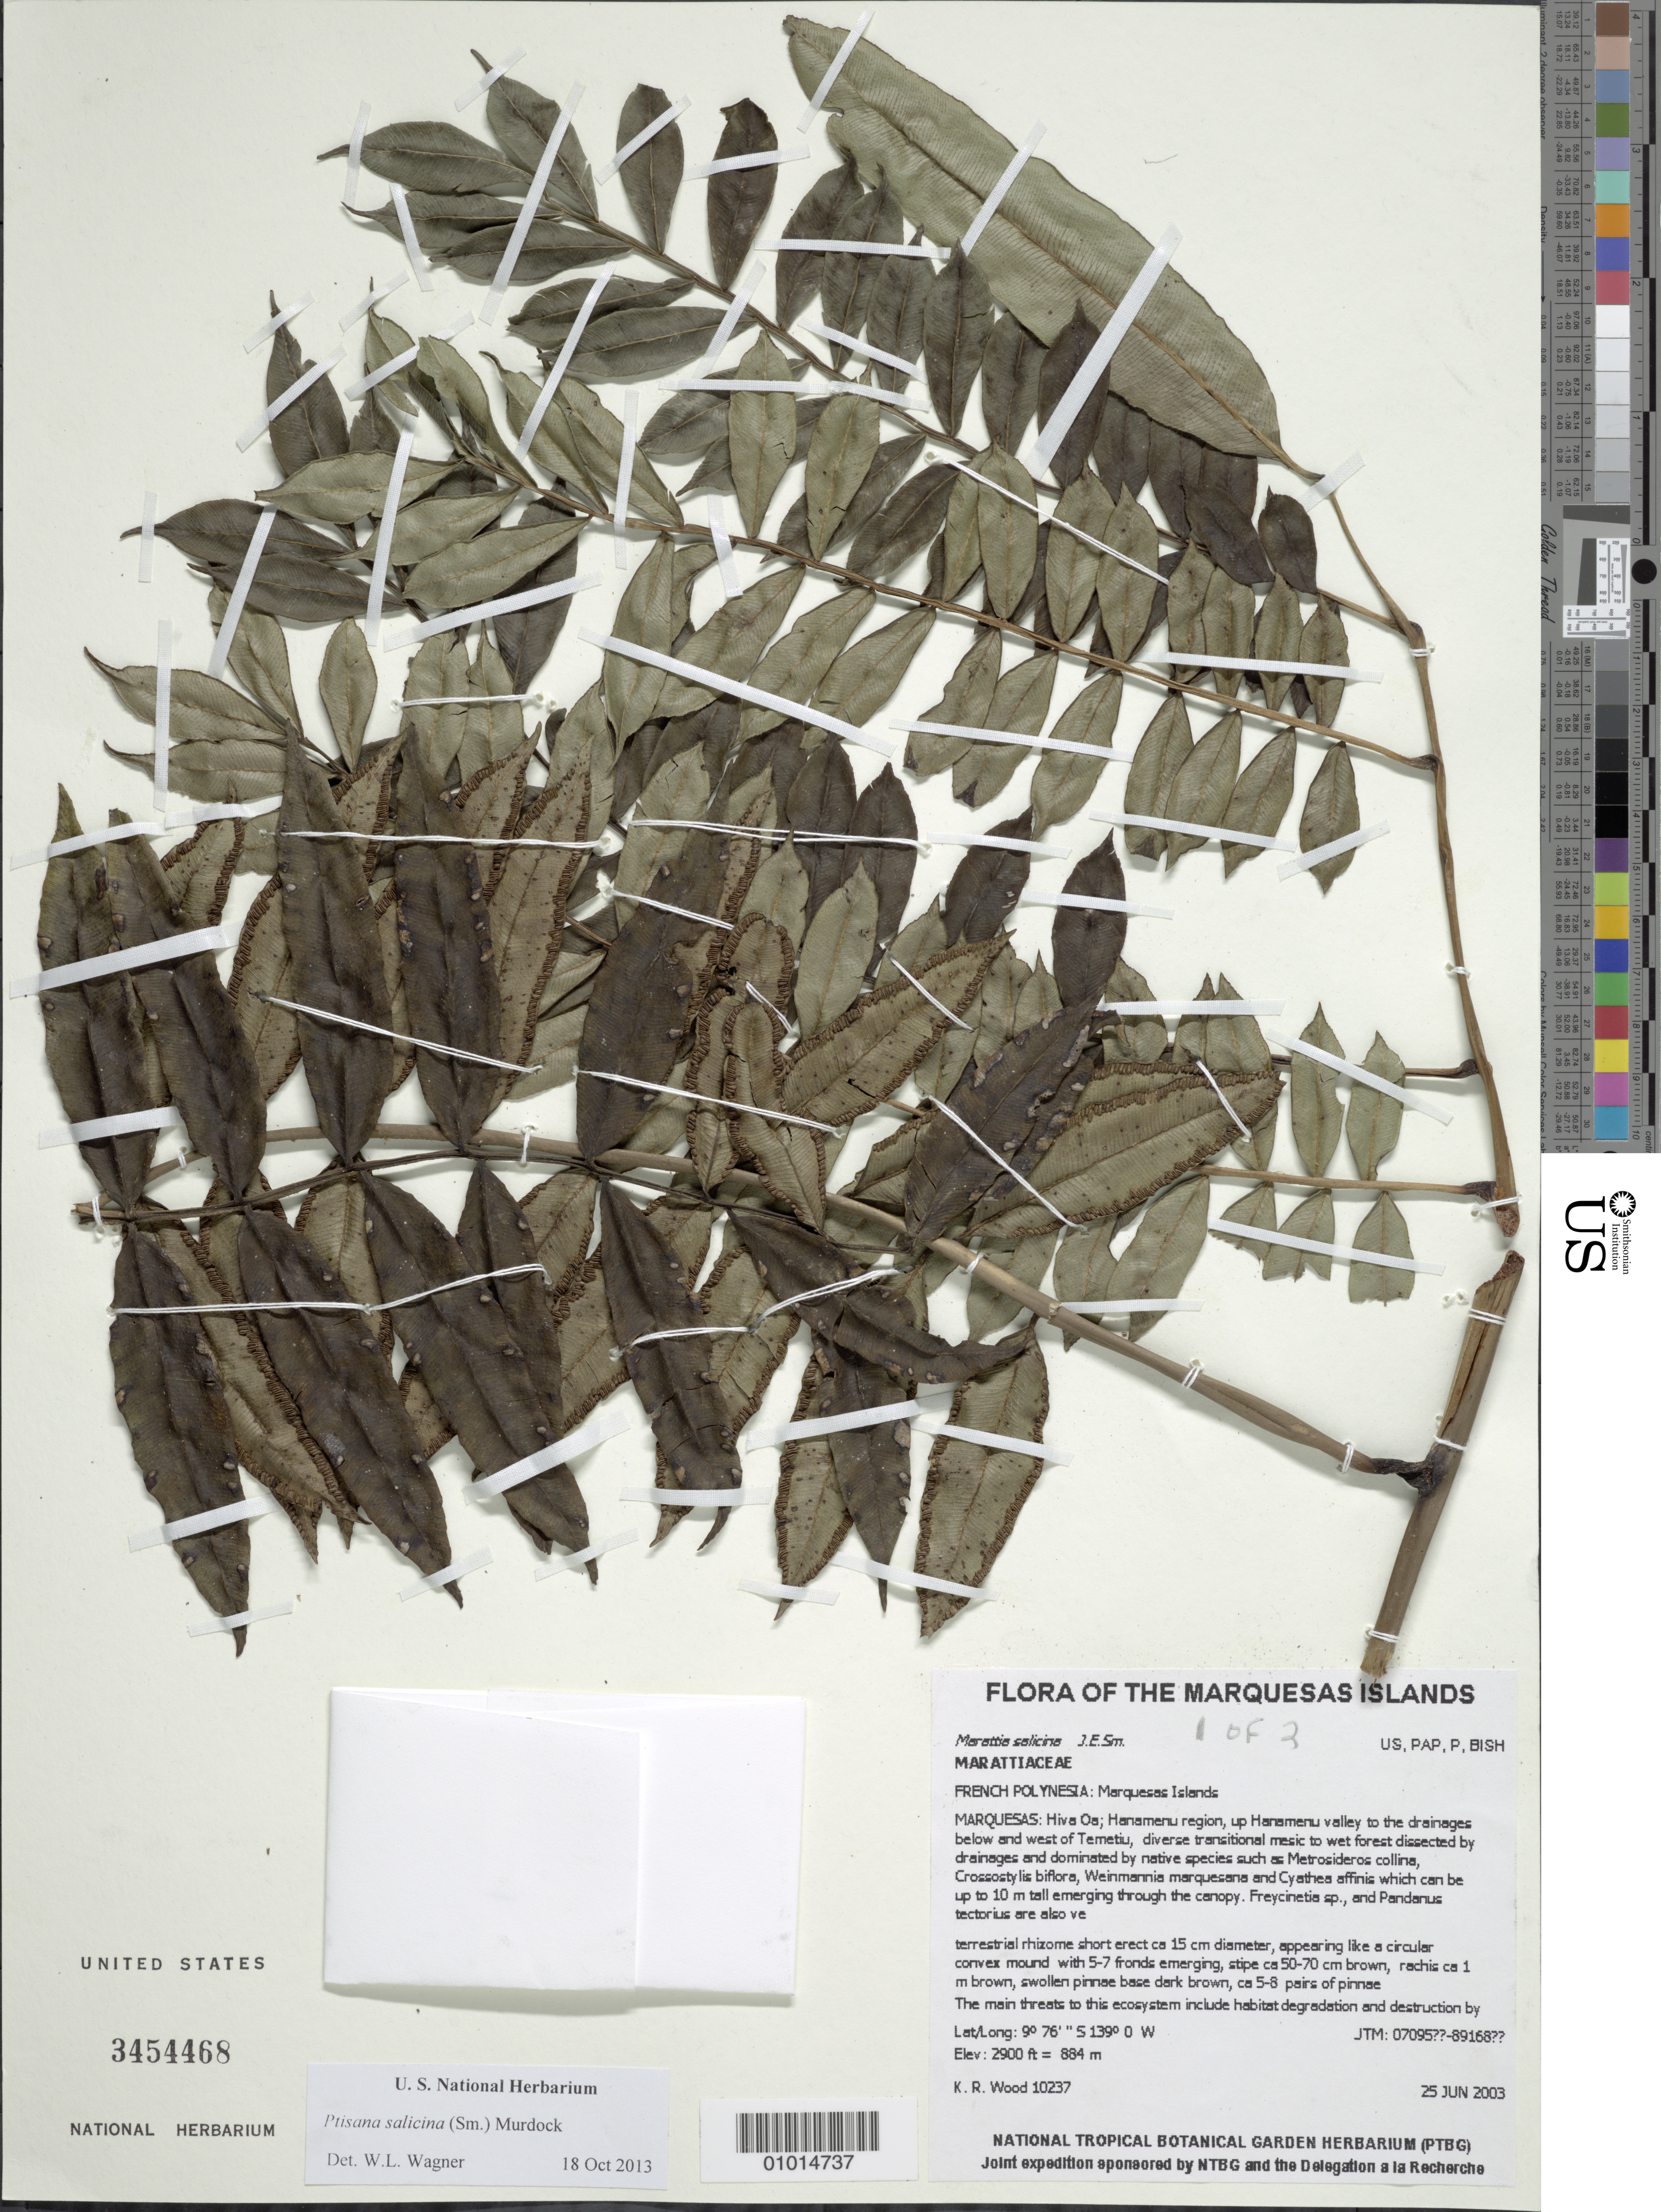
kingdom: Plantae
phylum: Tracheophyta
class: Polypodiopsida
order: Marattiales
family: Marattiaceae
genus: Ptisana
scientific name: Ptisana salicina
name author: (Sm.) Murdock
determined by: Lorence, David H., (PTBG), National Tropical Botanical Garden (UNITED STATES)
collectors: K. R. Wood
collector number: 10237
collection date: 2003-06-25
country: French Polynesia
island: Hiva Oa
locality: Hanamenu region, up Hanamenu valley to the drainages below and west of Temetiu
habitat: Diverse transitional mesic to wet forest dissected by drainages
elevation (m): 884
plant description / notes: Habitat degradation and destruction by feral pigs, catastrophic extinction through environmental events, predation by rats that eat seeds, competition with non-native plant taxa such as, Ageratum conyzoides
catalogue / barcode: US 3454468